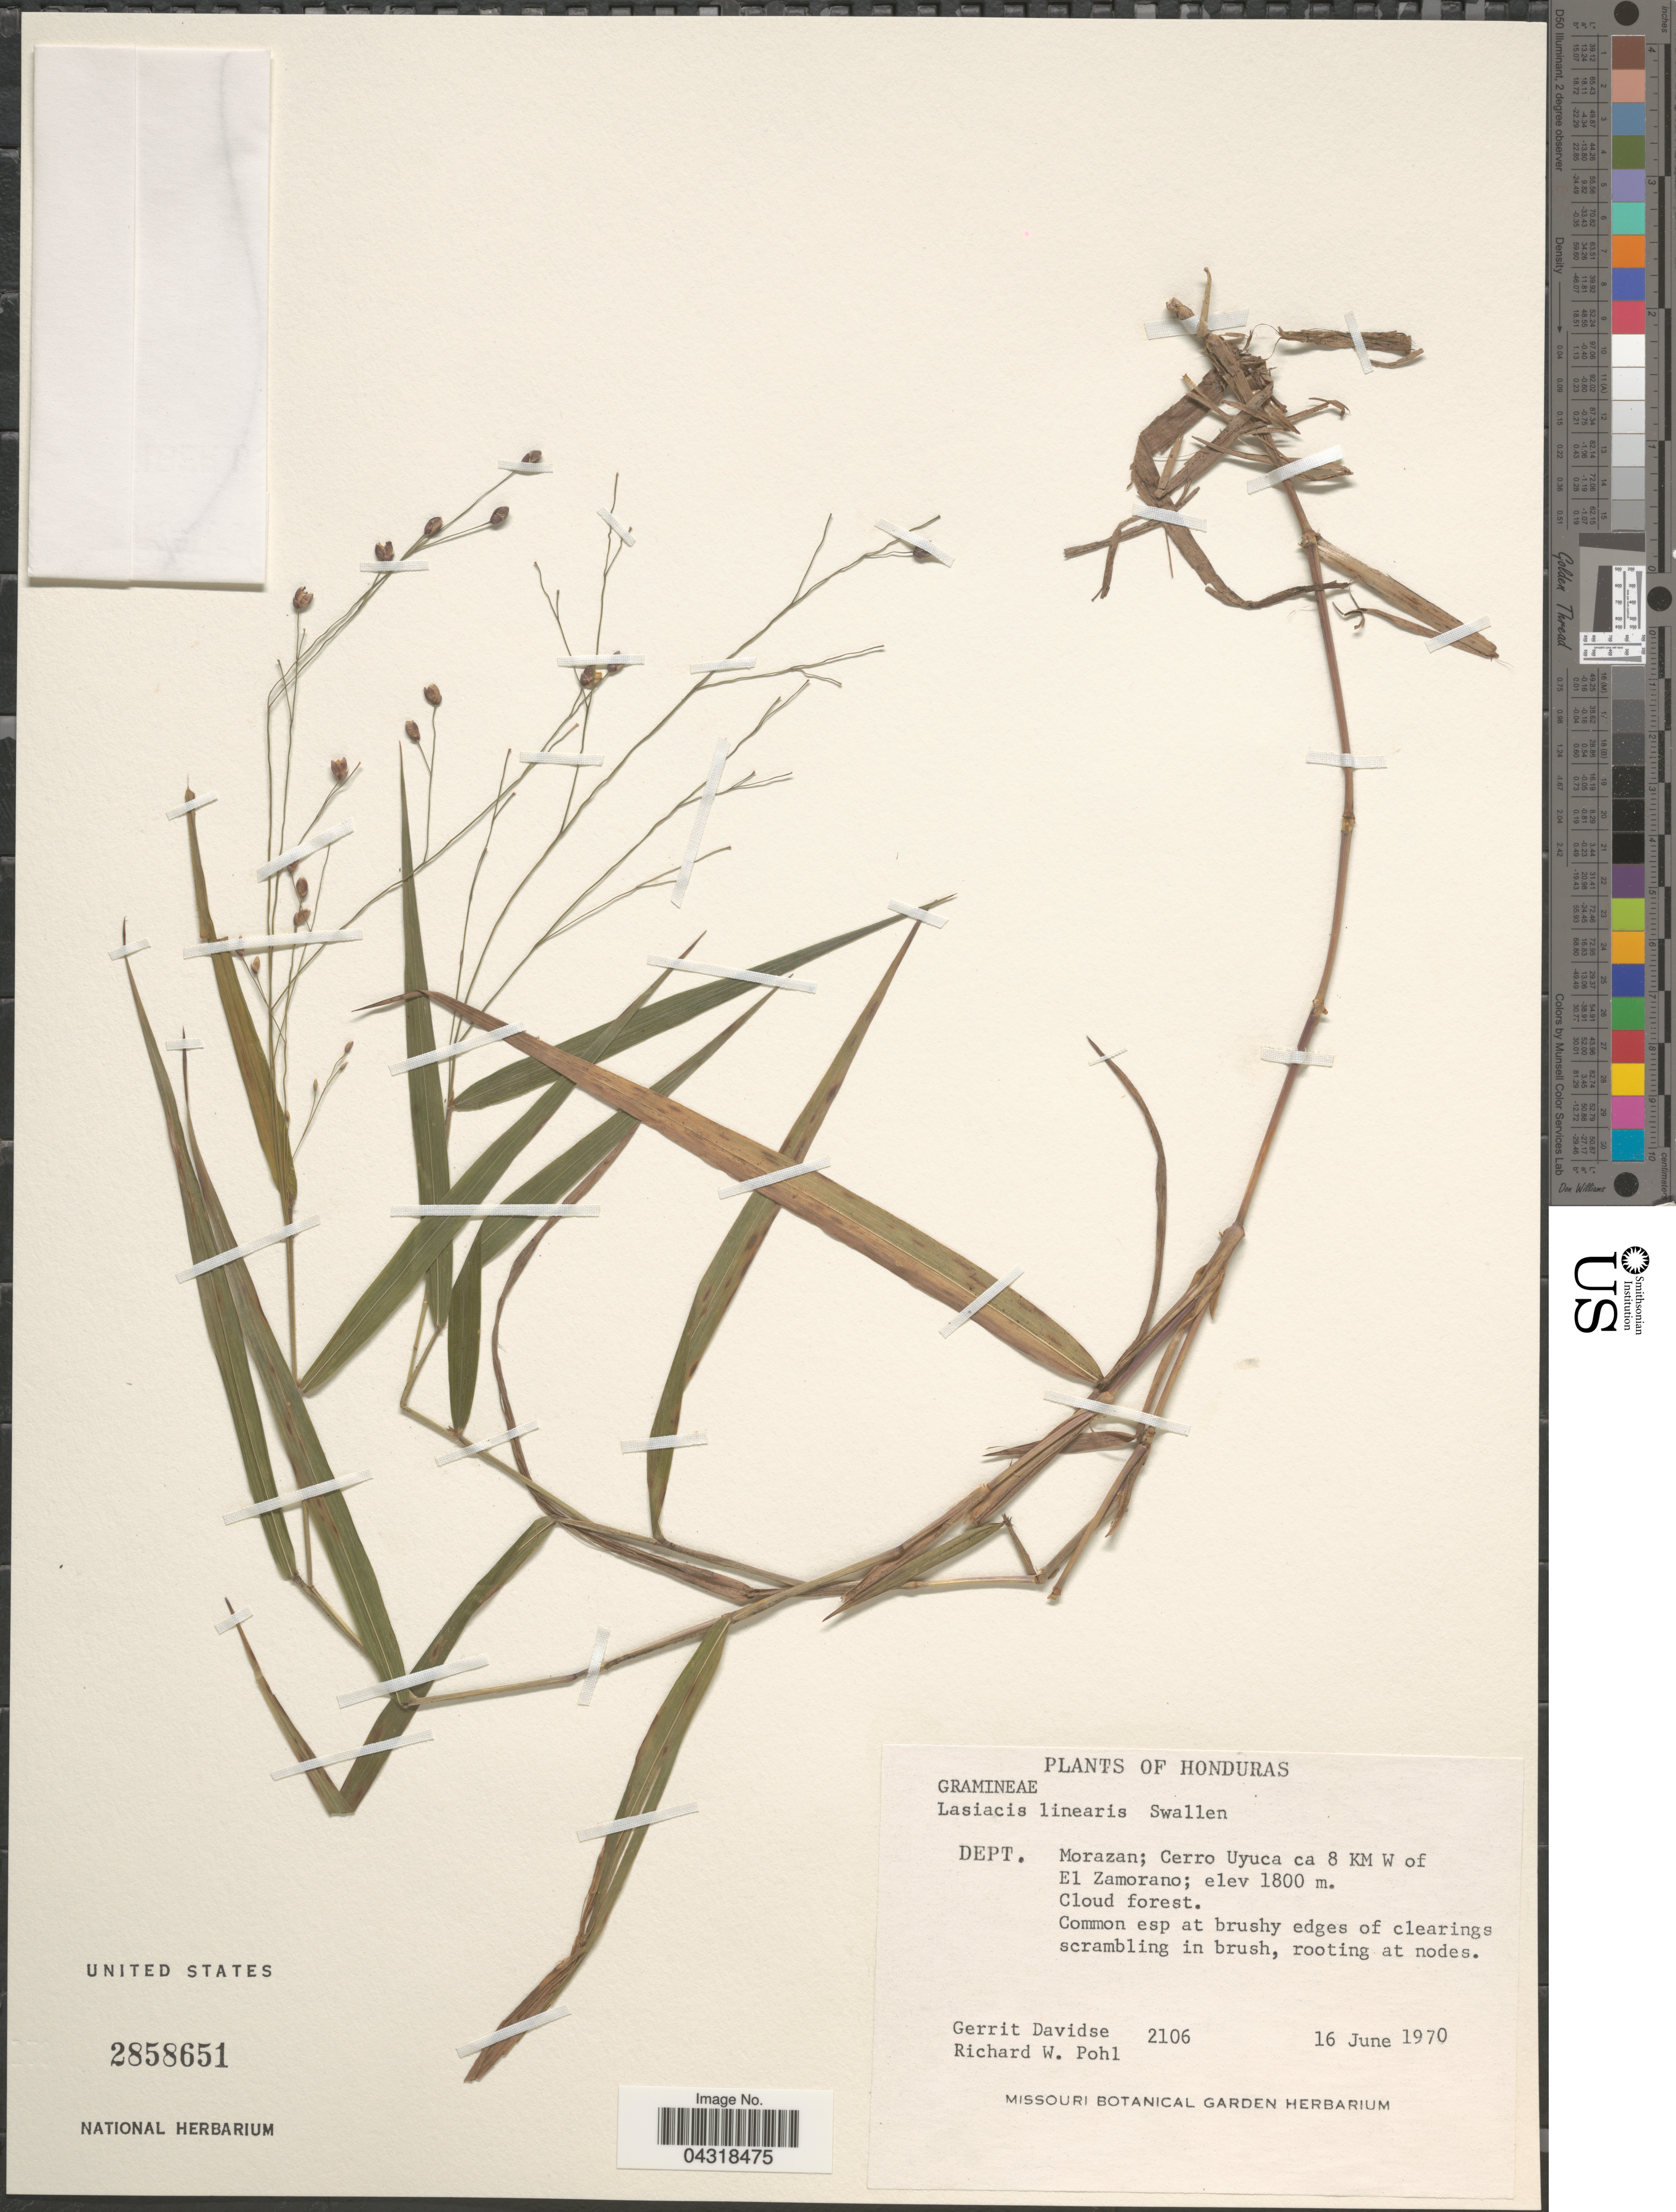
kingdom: Plantae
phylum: Tracheophyta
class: Liliopsida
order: Poales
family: Poaceae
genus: Lasiacis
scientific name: Lasiacis linearis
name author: Swallen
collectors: G. Davidse & R. W. Pohl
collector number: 2106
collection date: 1970-06-16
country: Honduras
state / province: Fco. Morazán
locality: Dept. Morazan; Cerro Uyuca ca 8 KM W of El Zamorano.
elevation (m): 1800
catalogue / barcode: US 2858651